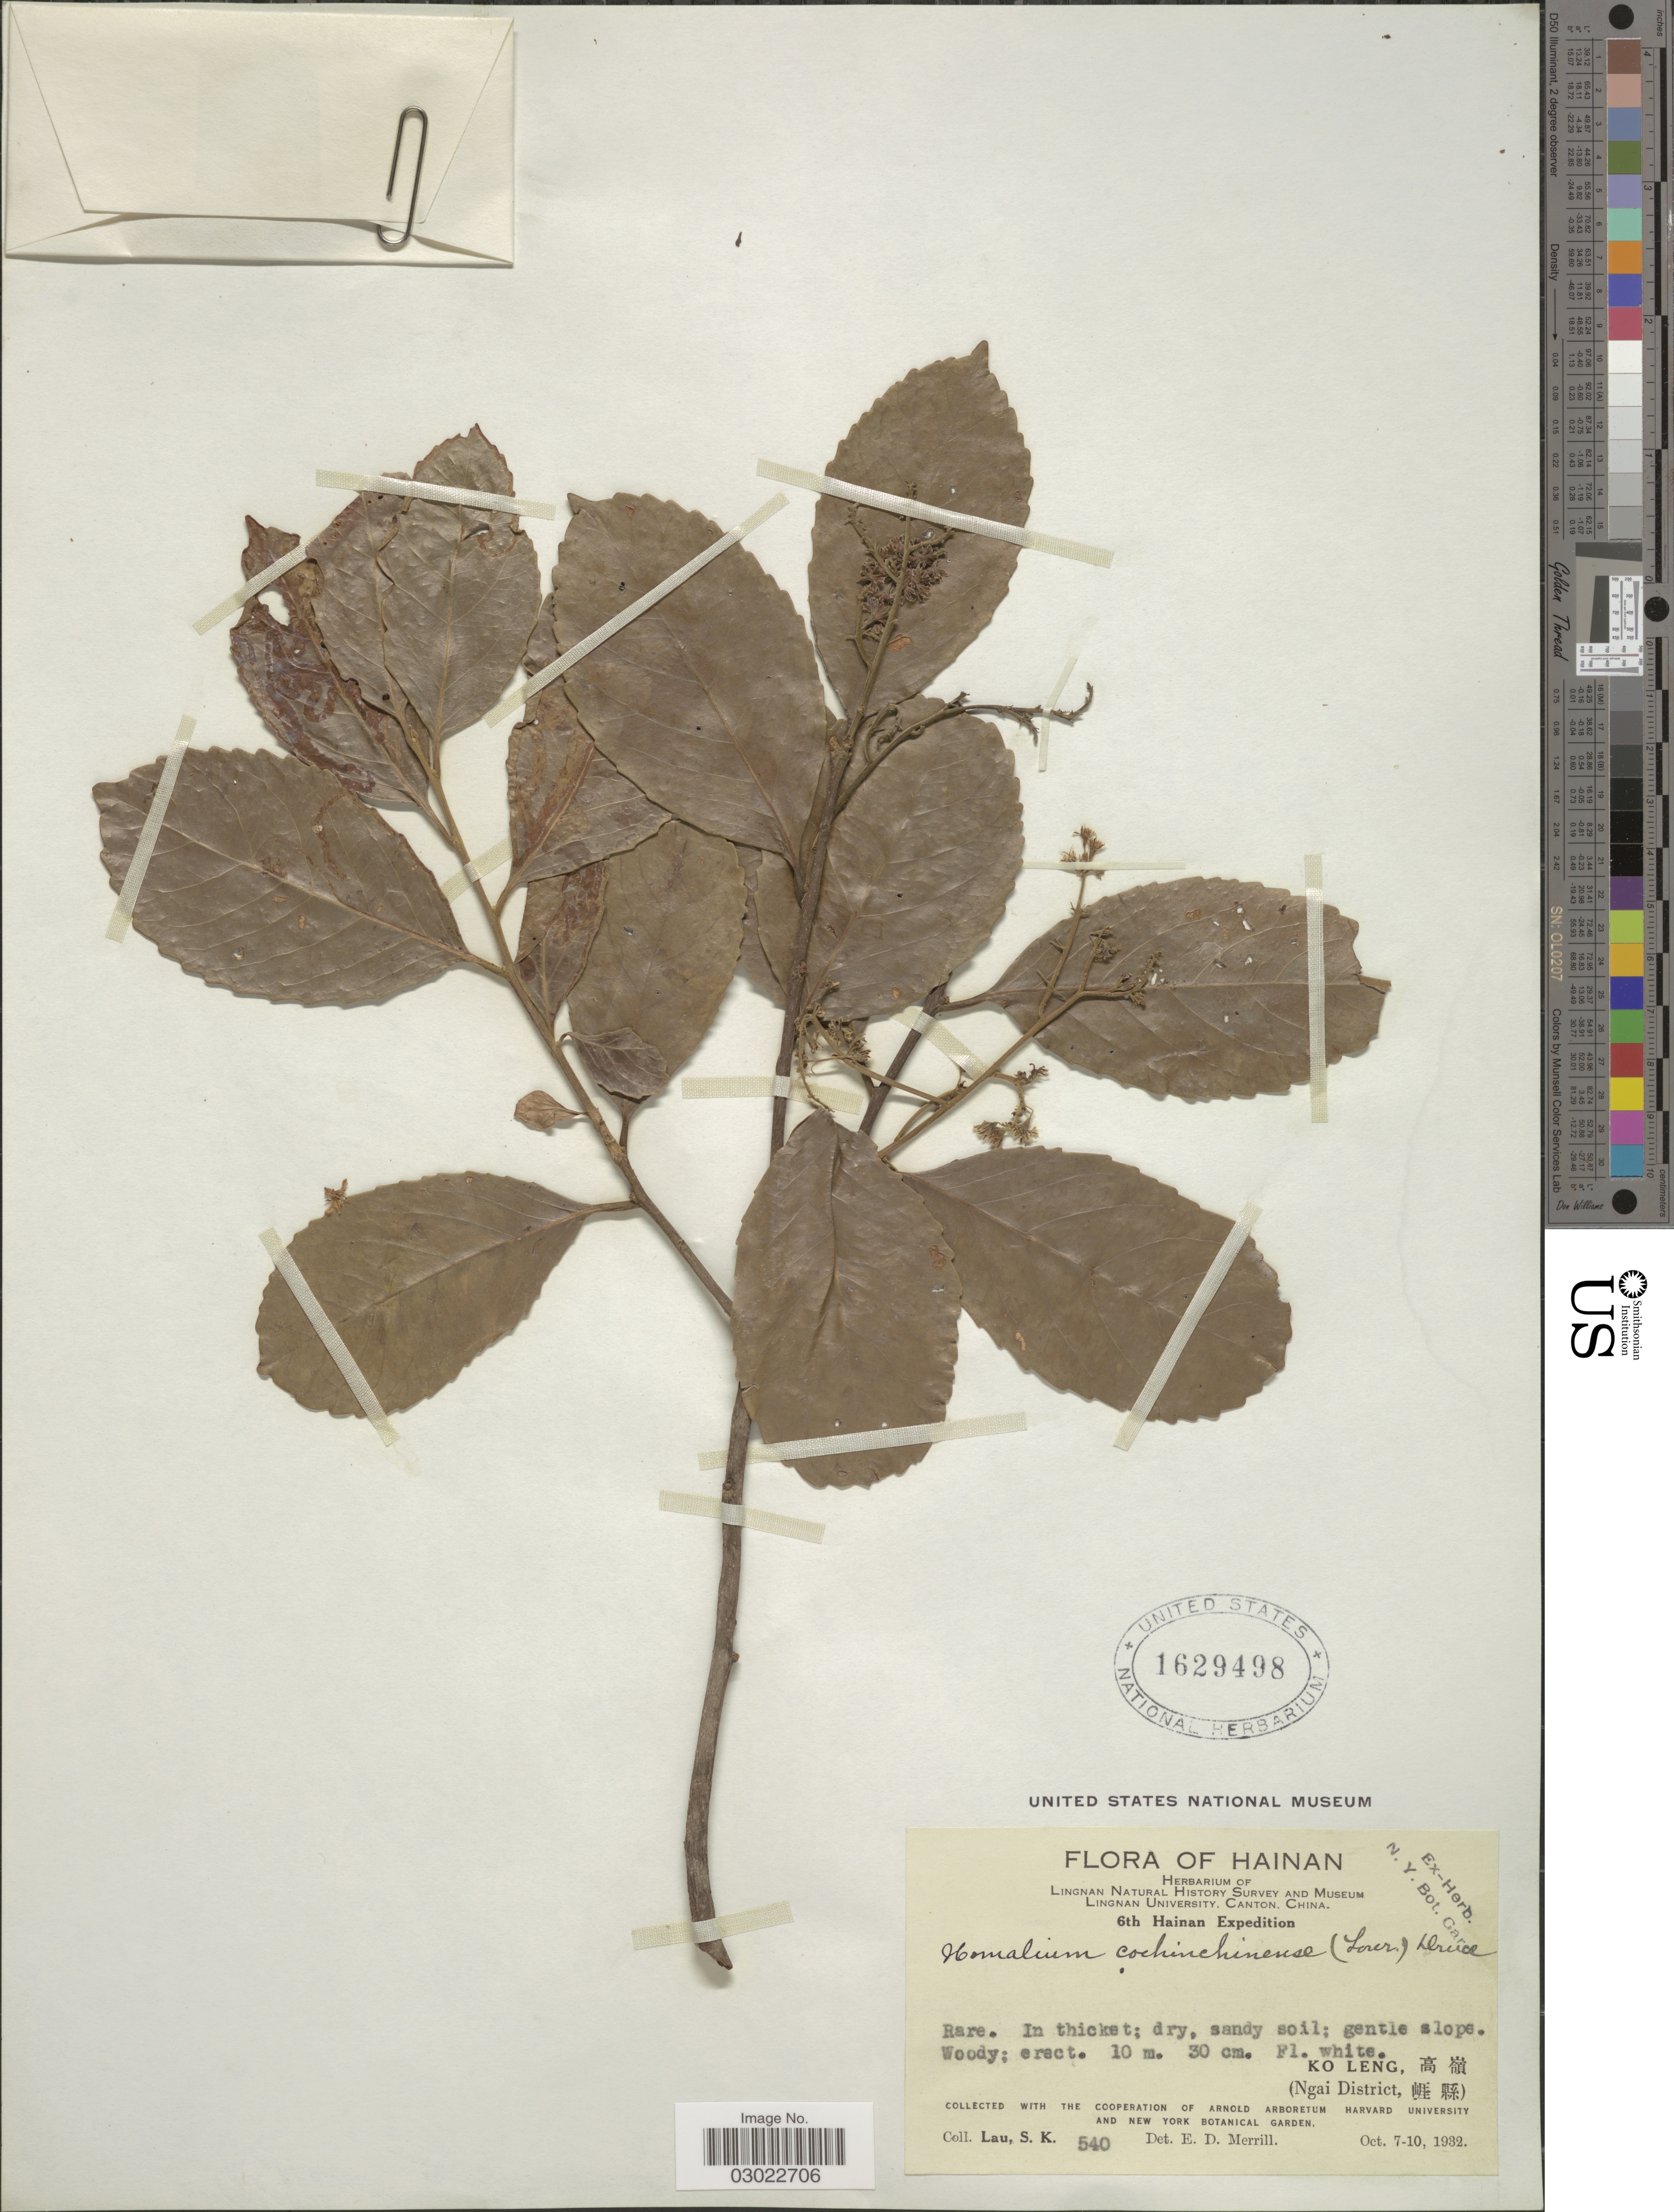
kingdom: Plantae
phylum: Tracheophyta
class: Magnoliopsida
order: Malpighiales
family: Salicaceae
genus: Homalium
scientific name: Homalium cochinchinensis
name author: (Lour.) Druce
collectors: S. K. Lau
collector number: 540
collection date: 1932-10-07/1932-10-10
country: China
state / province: Hainan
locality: Ko Leng (Ngai District).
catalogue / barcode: US 1629498